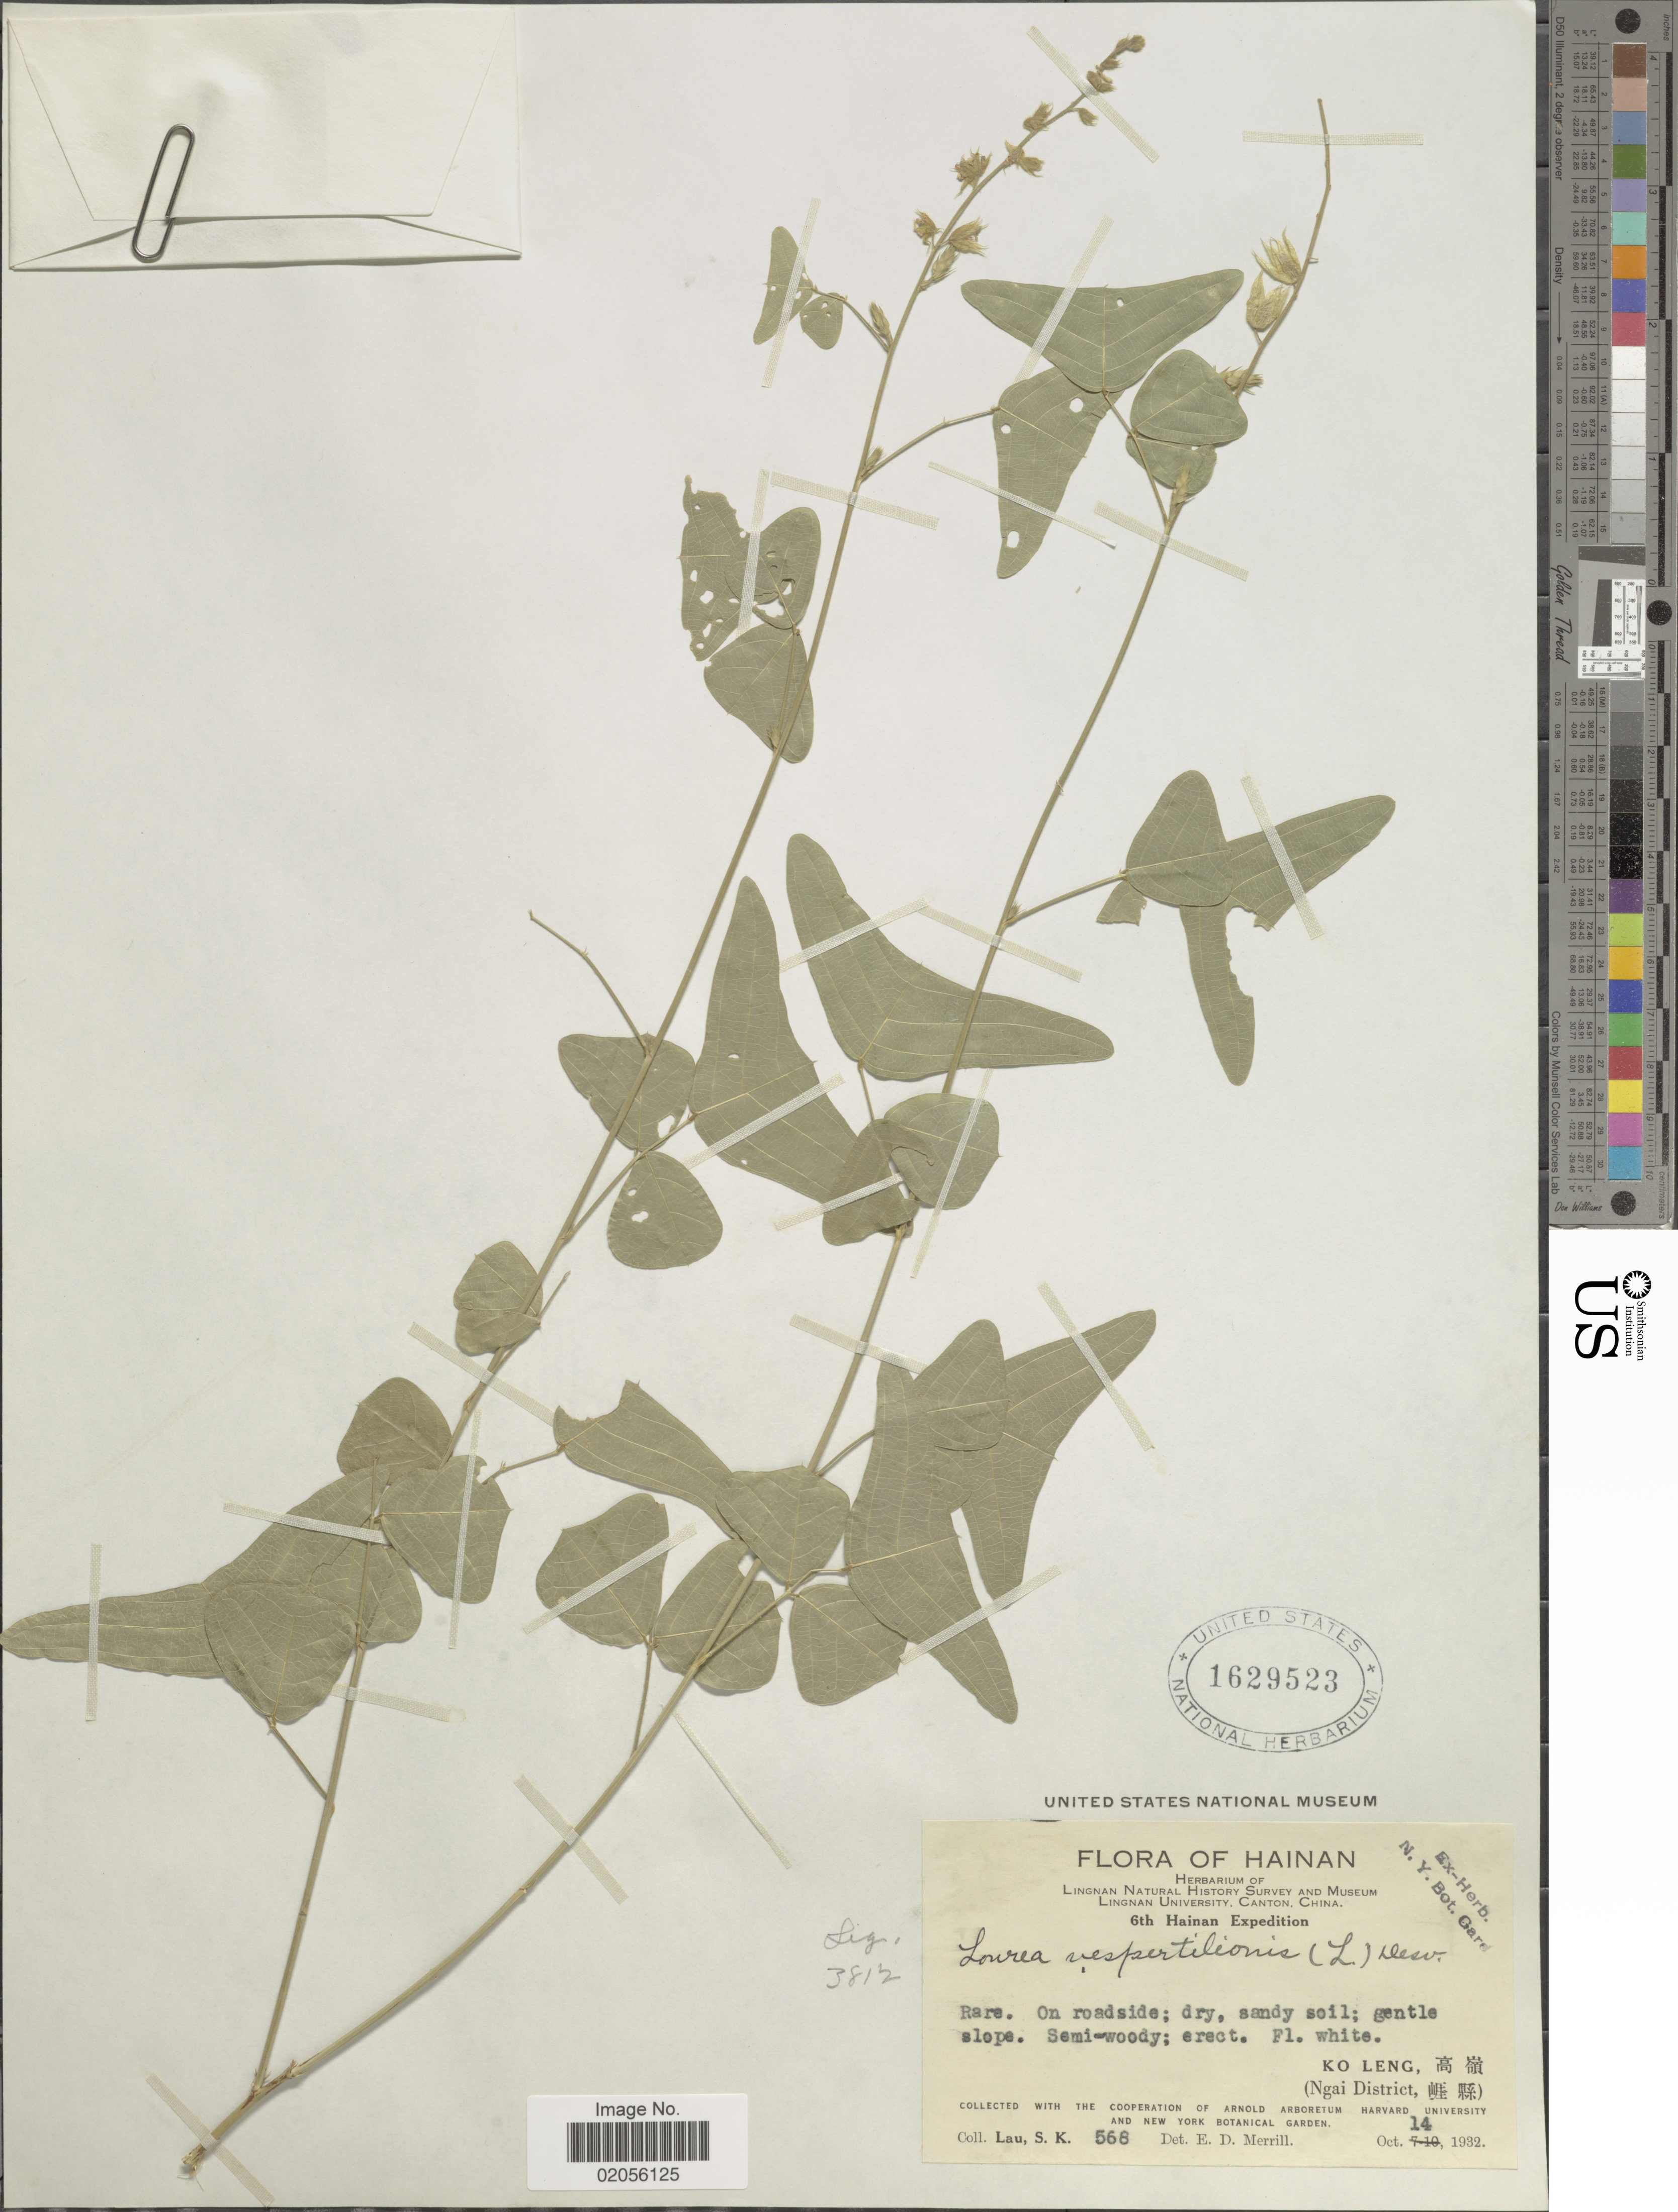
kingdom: Plantae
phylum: Tracheophyta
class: Magnoliopsida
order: Fabales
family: Fabaceae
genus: Lourea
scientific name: Lourea vespertilionis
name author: (L. f.) Desv.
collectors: S. K. Lau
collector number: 568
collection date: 1932-10-14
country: China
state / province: Hainan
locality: Ko Leng (Ngai District)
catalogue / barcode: US 1629523